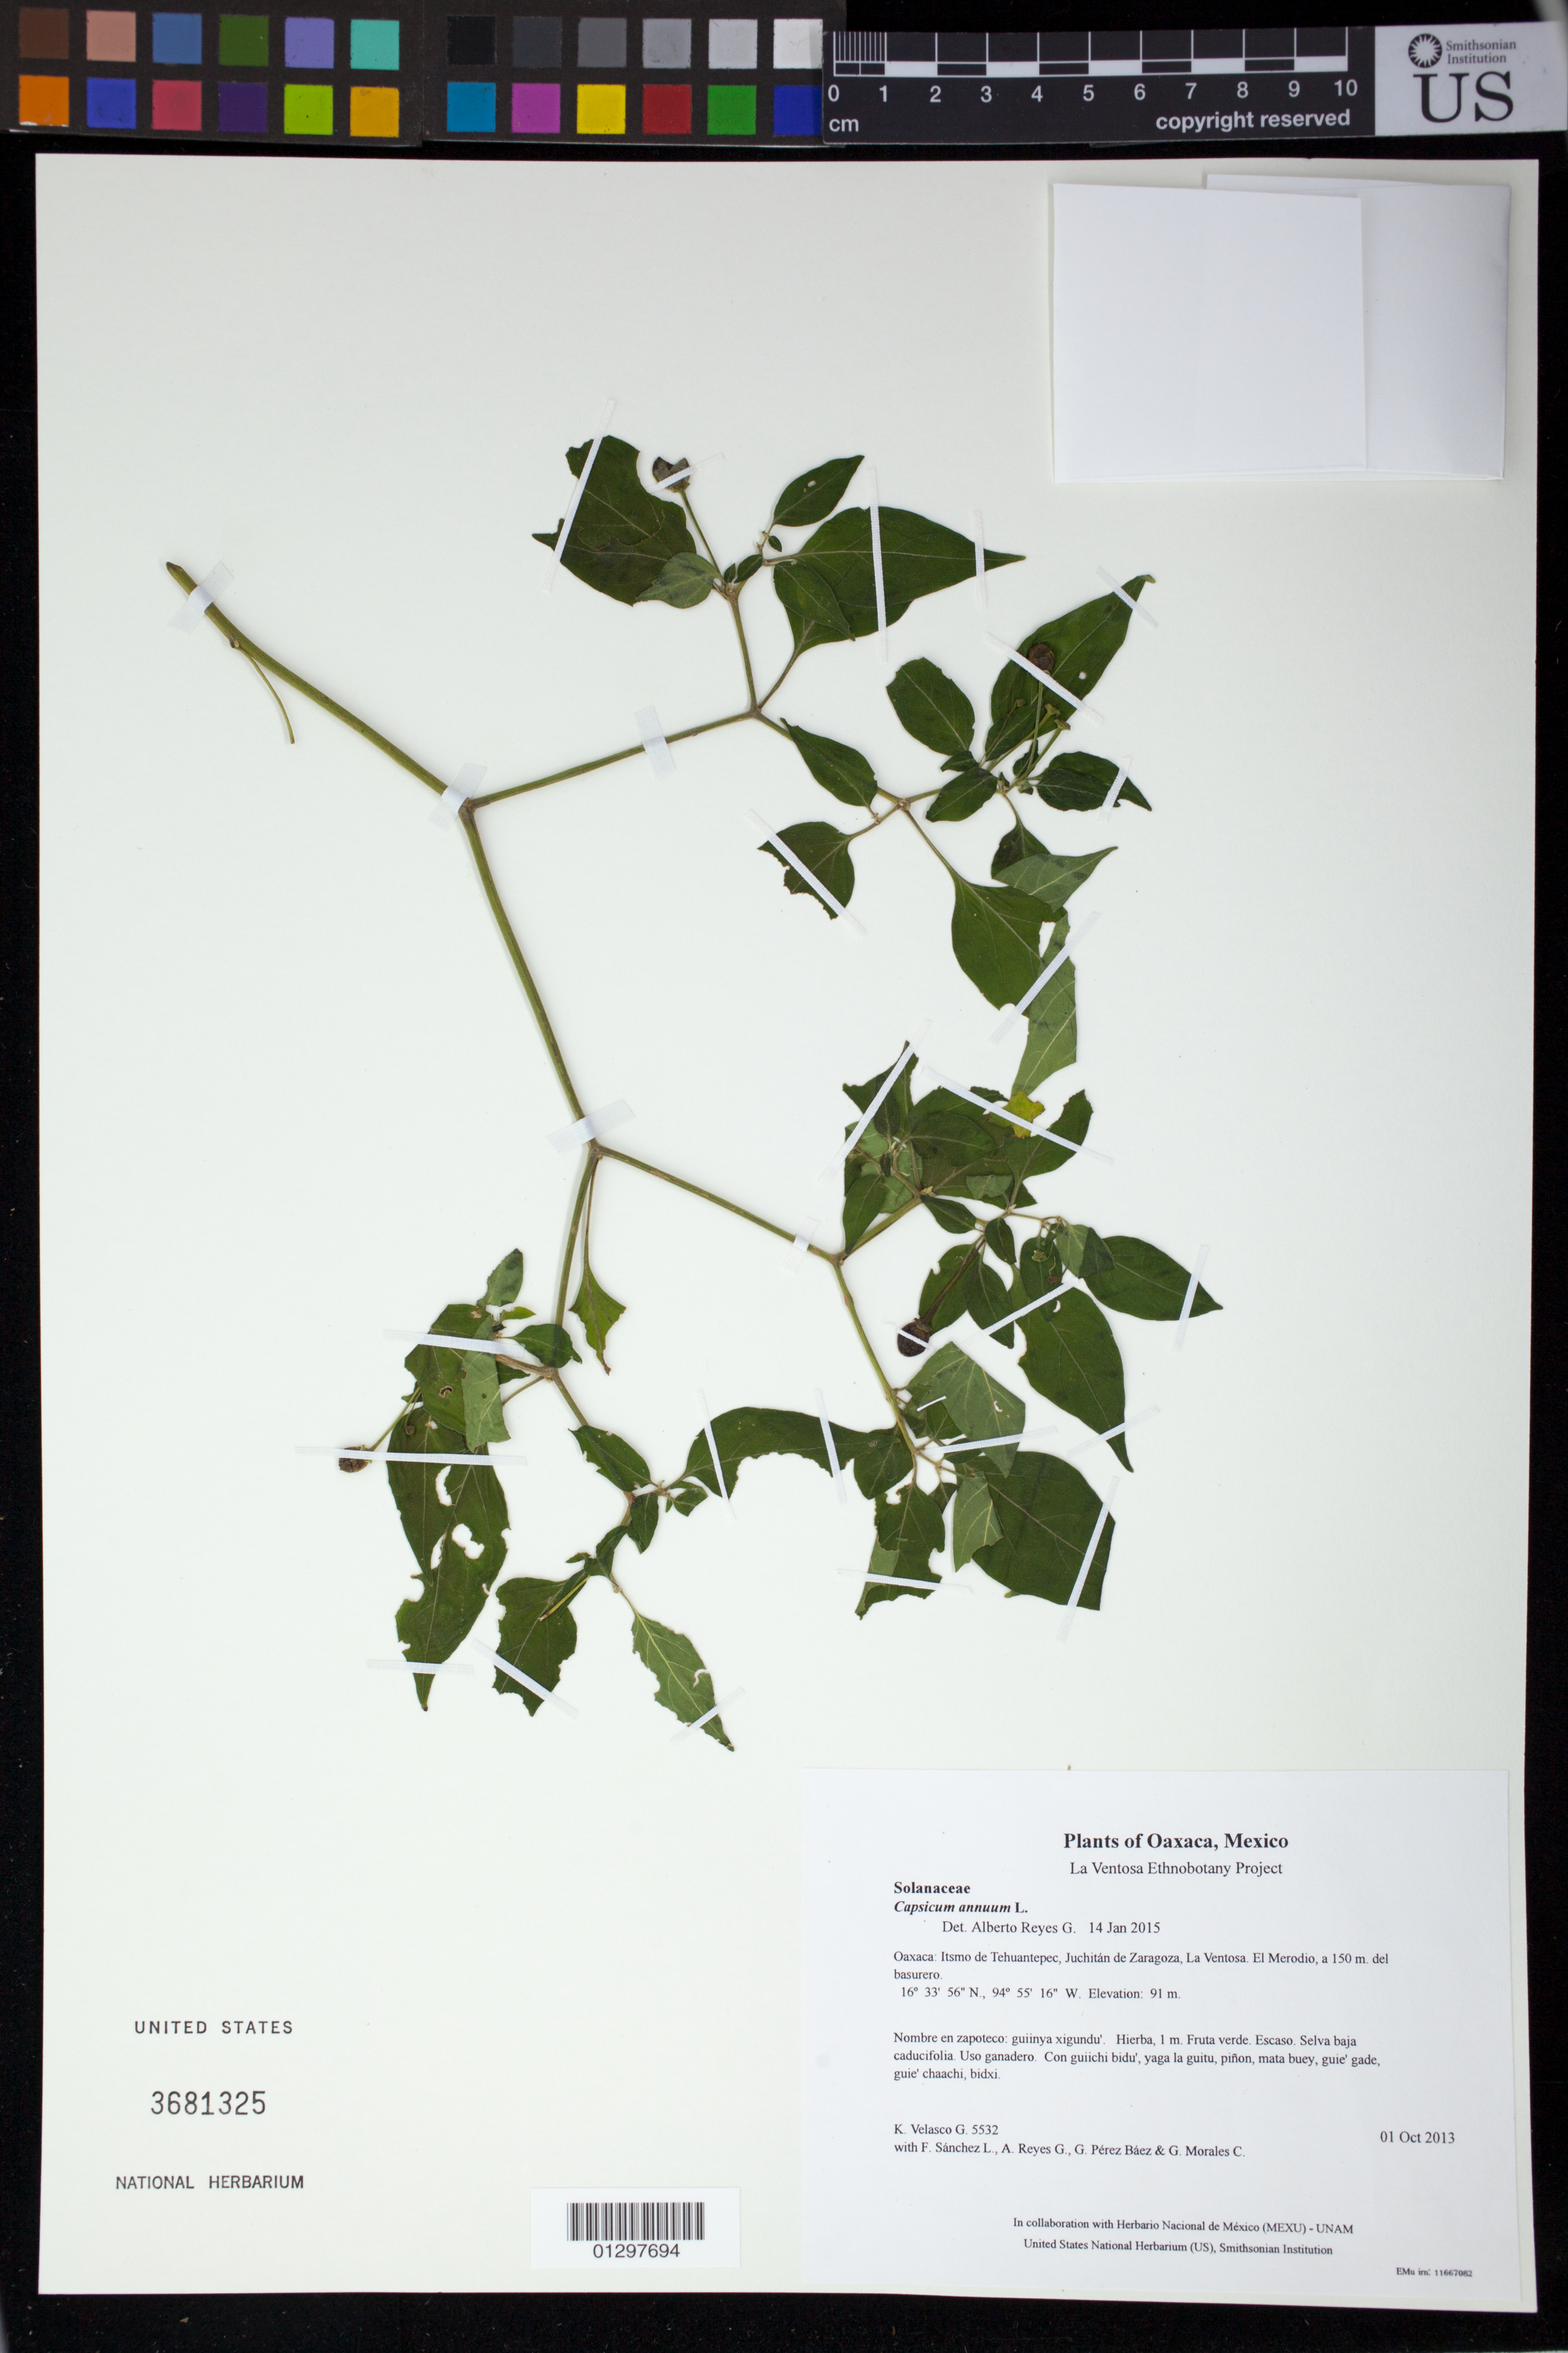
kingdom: Plantae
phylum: Tracheophyta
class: Magnoliopsida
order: Solanales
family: Solanaceae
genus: Capsicum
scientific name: Capsicum annuum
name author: L.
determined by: Reyes García, A.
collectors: K. Velasco G., F. Sánchez L., A. Reyes G., G. Pérez Báez & G. Morales C.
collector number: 5532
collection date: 2013-10-01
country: Mexico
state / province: Oaxaca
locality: Itsmo de Tehuantepec, Juchitán de Zaragoza, La Ventosa. El Merodio, a 150 m. del basurero.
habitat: Selva baja caducifolia. Uso ganadero.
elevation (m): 91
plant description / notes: MEXU, SERO, US; Guixi bandaga. 1 m. Cuaananaxhi naga'. Huaxie'.; chile piqui*n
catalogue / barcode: US 3681325